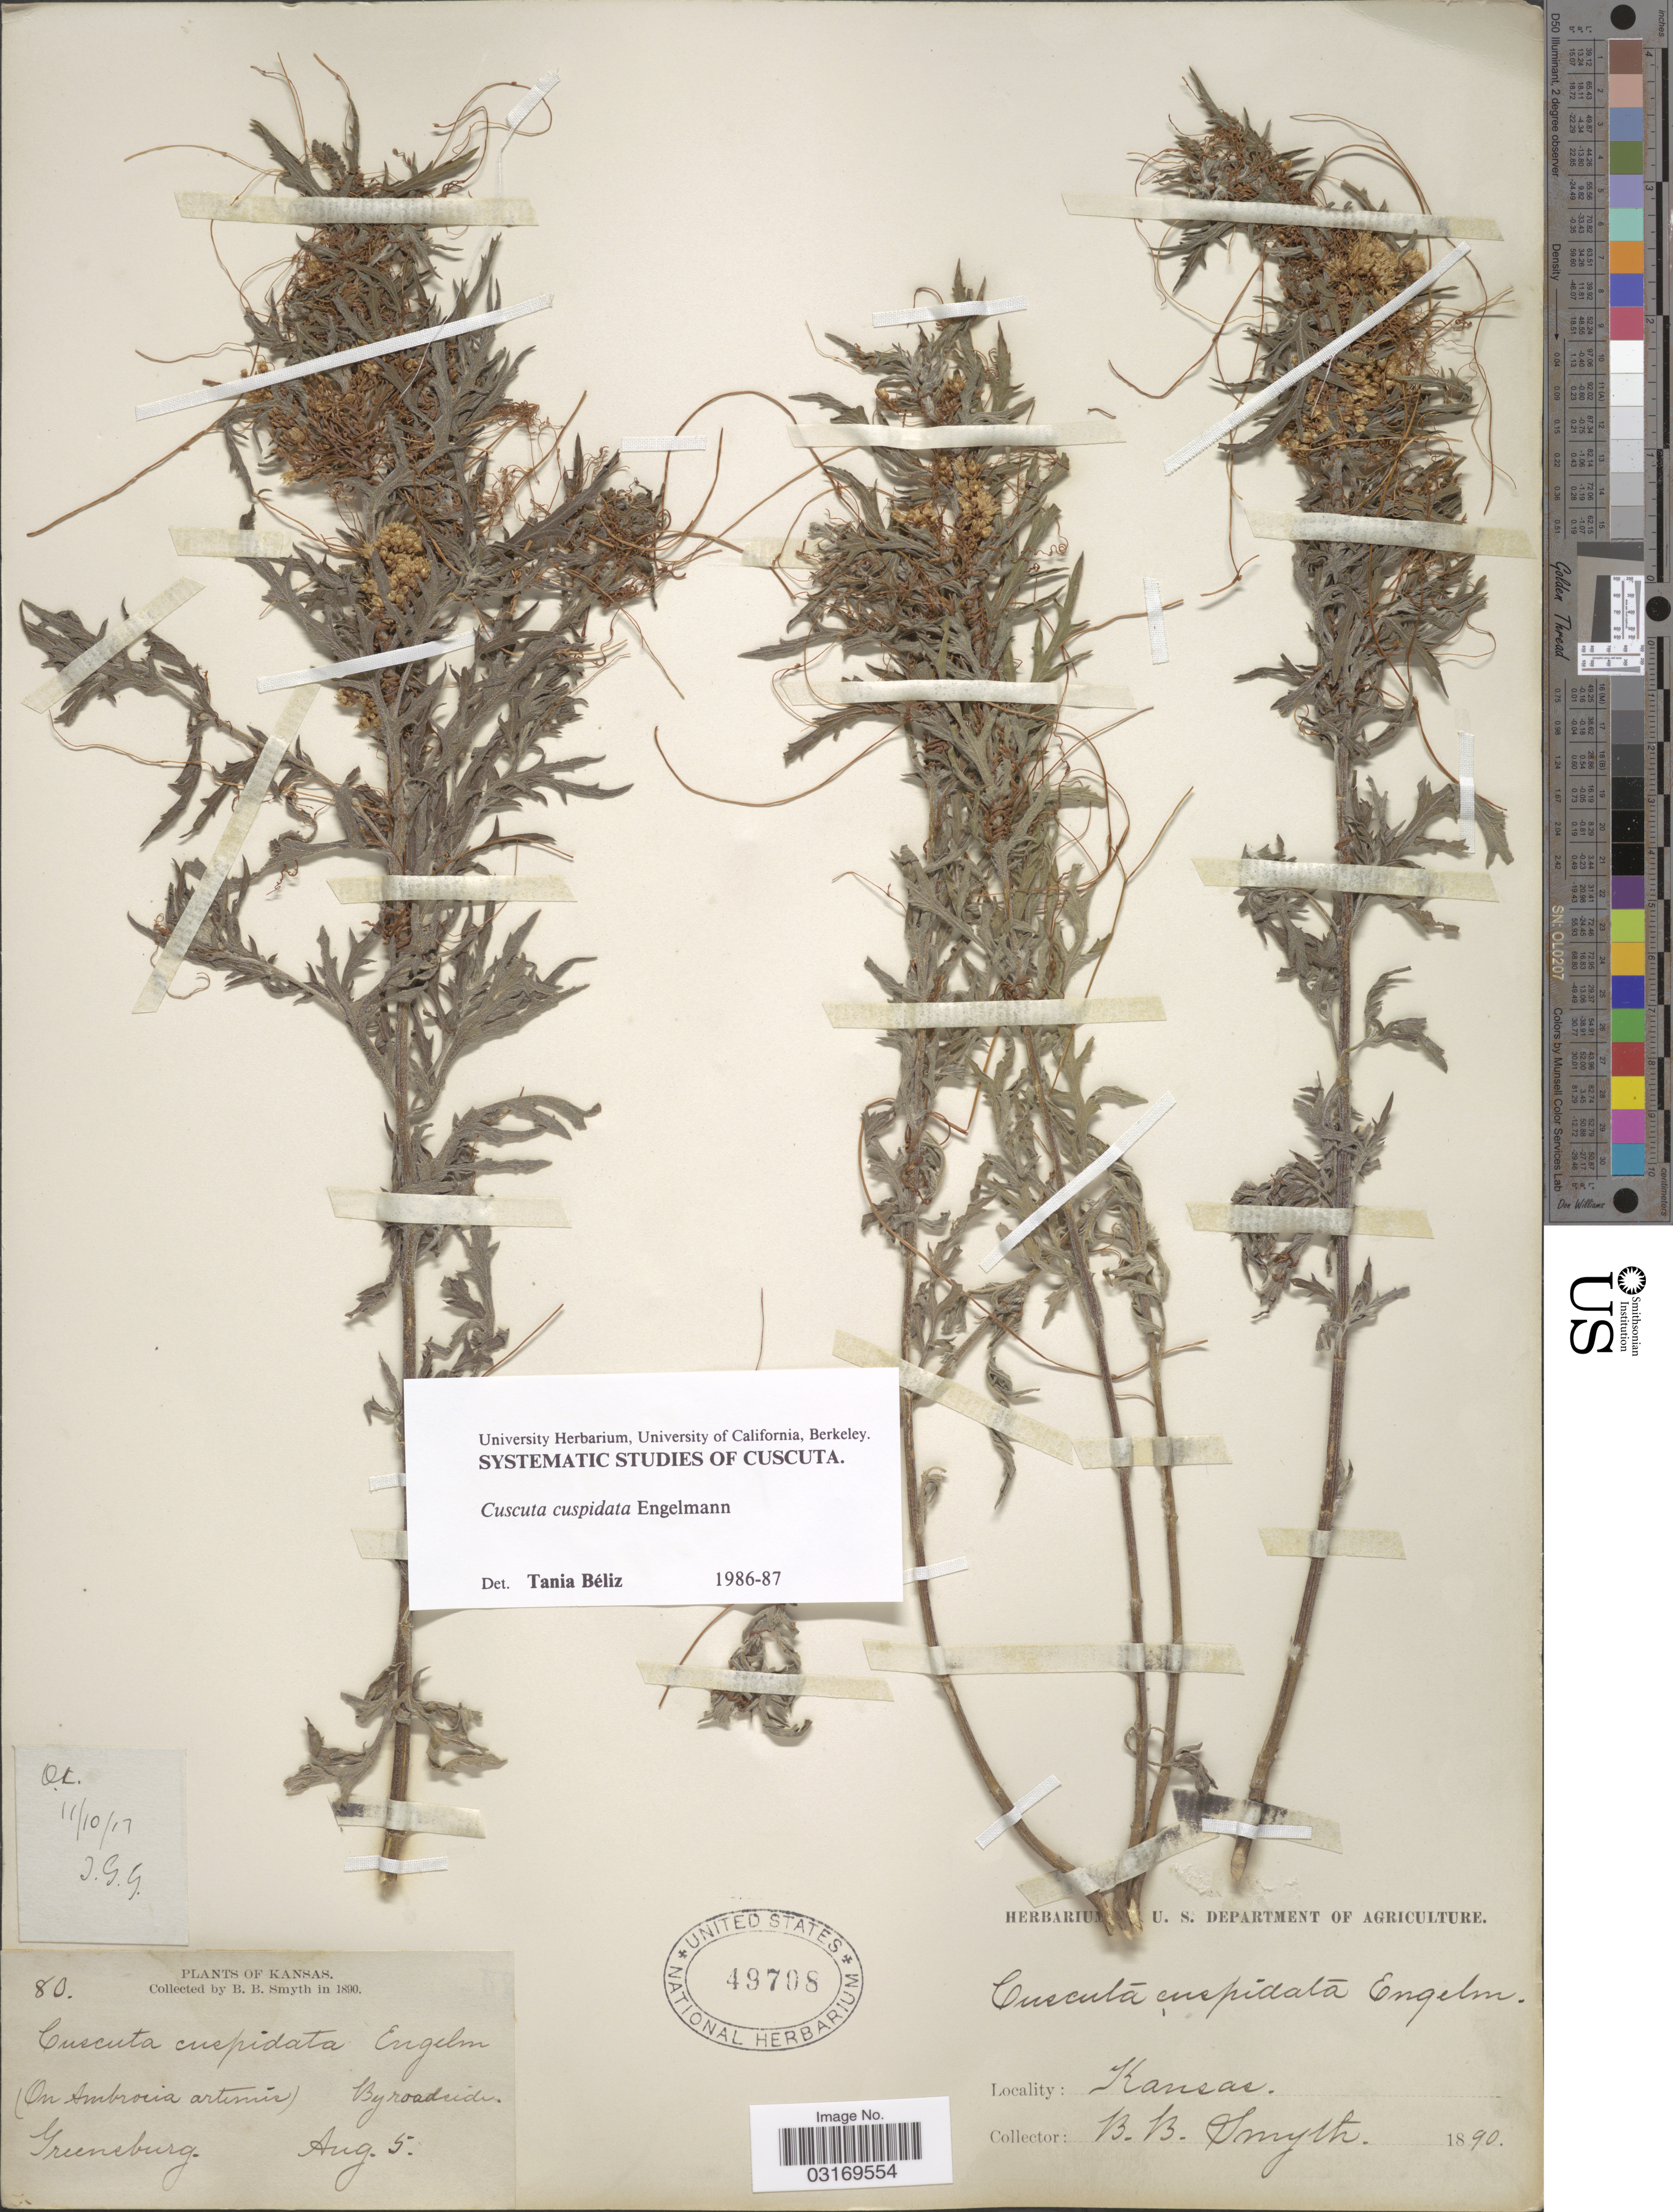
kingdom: Plantae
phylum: Tracheophyta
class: Magnoliopsida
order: Solanales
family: Convolvulaceae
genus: Cuscuta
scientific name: Cuscuta cuspidata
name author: Engelm.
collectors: B. Smyth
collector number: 80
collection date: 1890-08-05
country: United States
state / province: Kansas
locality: Greensburg.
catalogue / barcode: US 49708